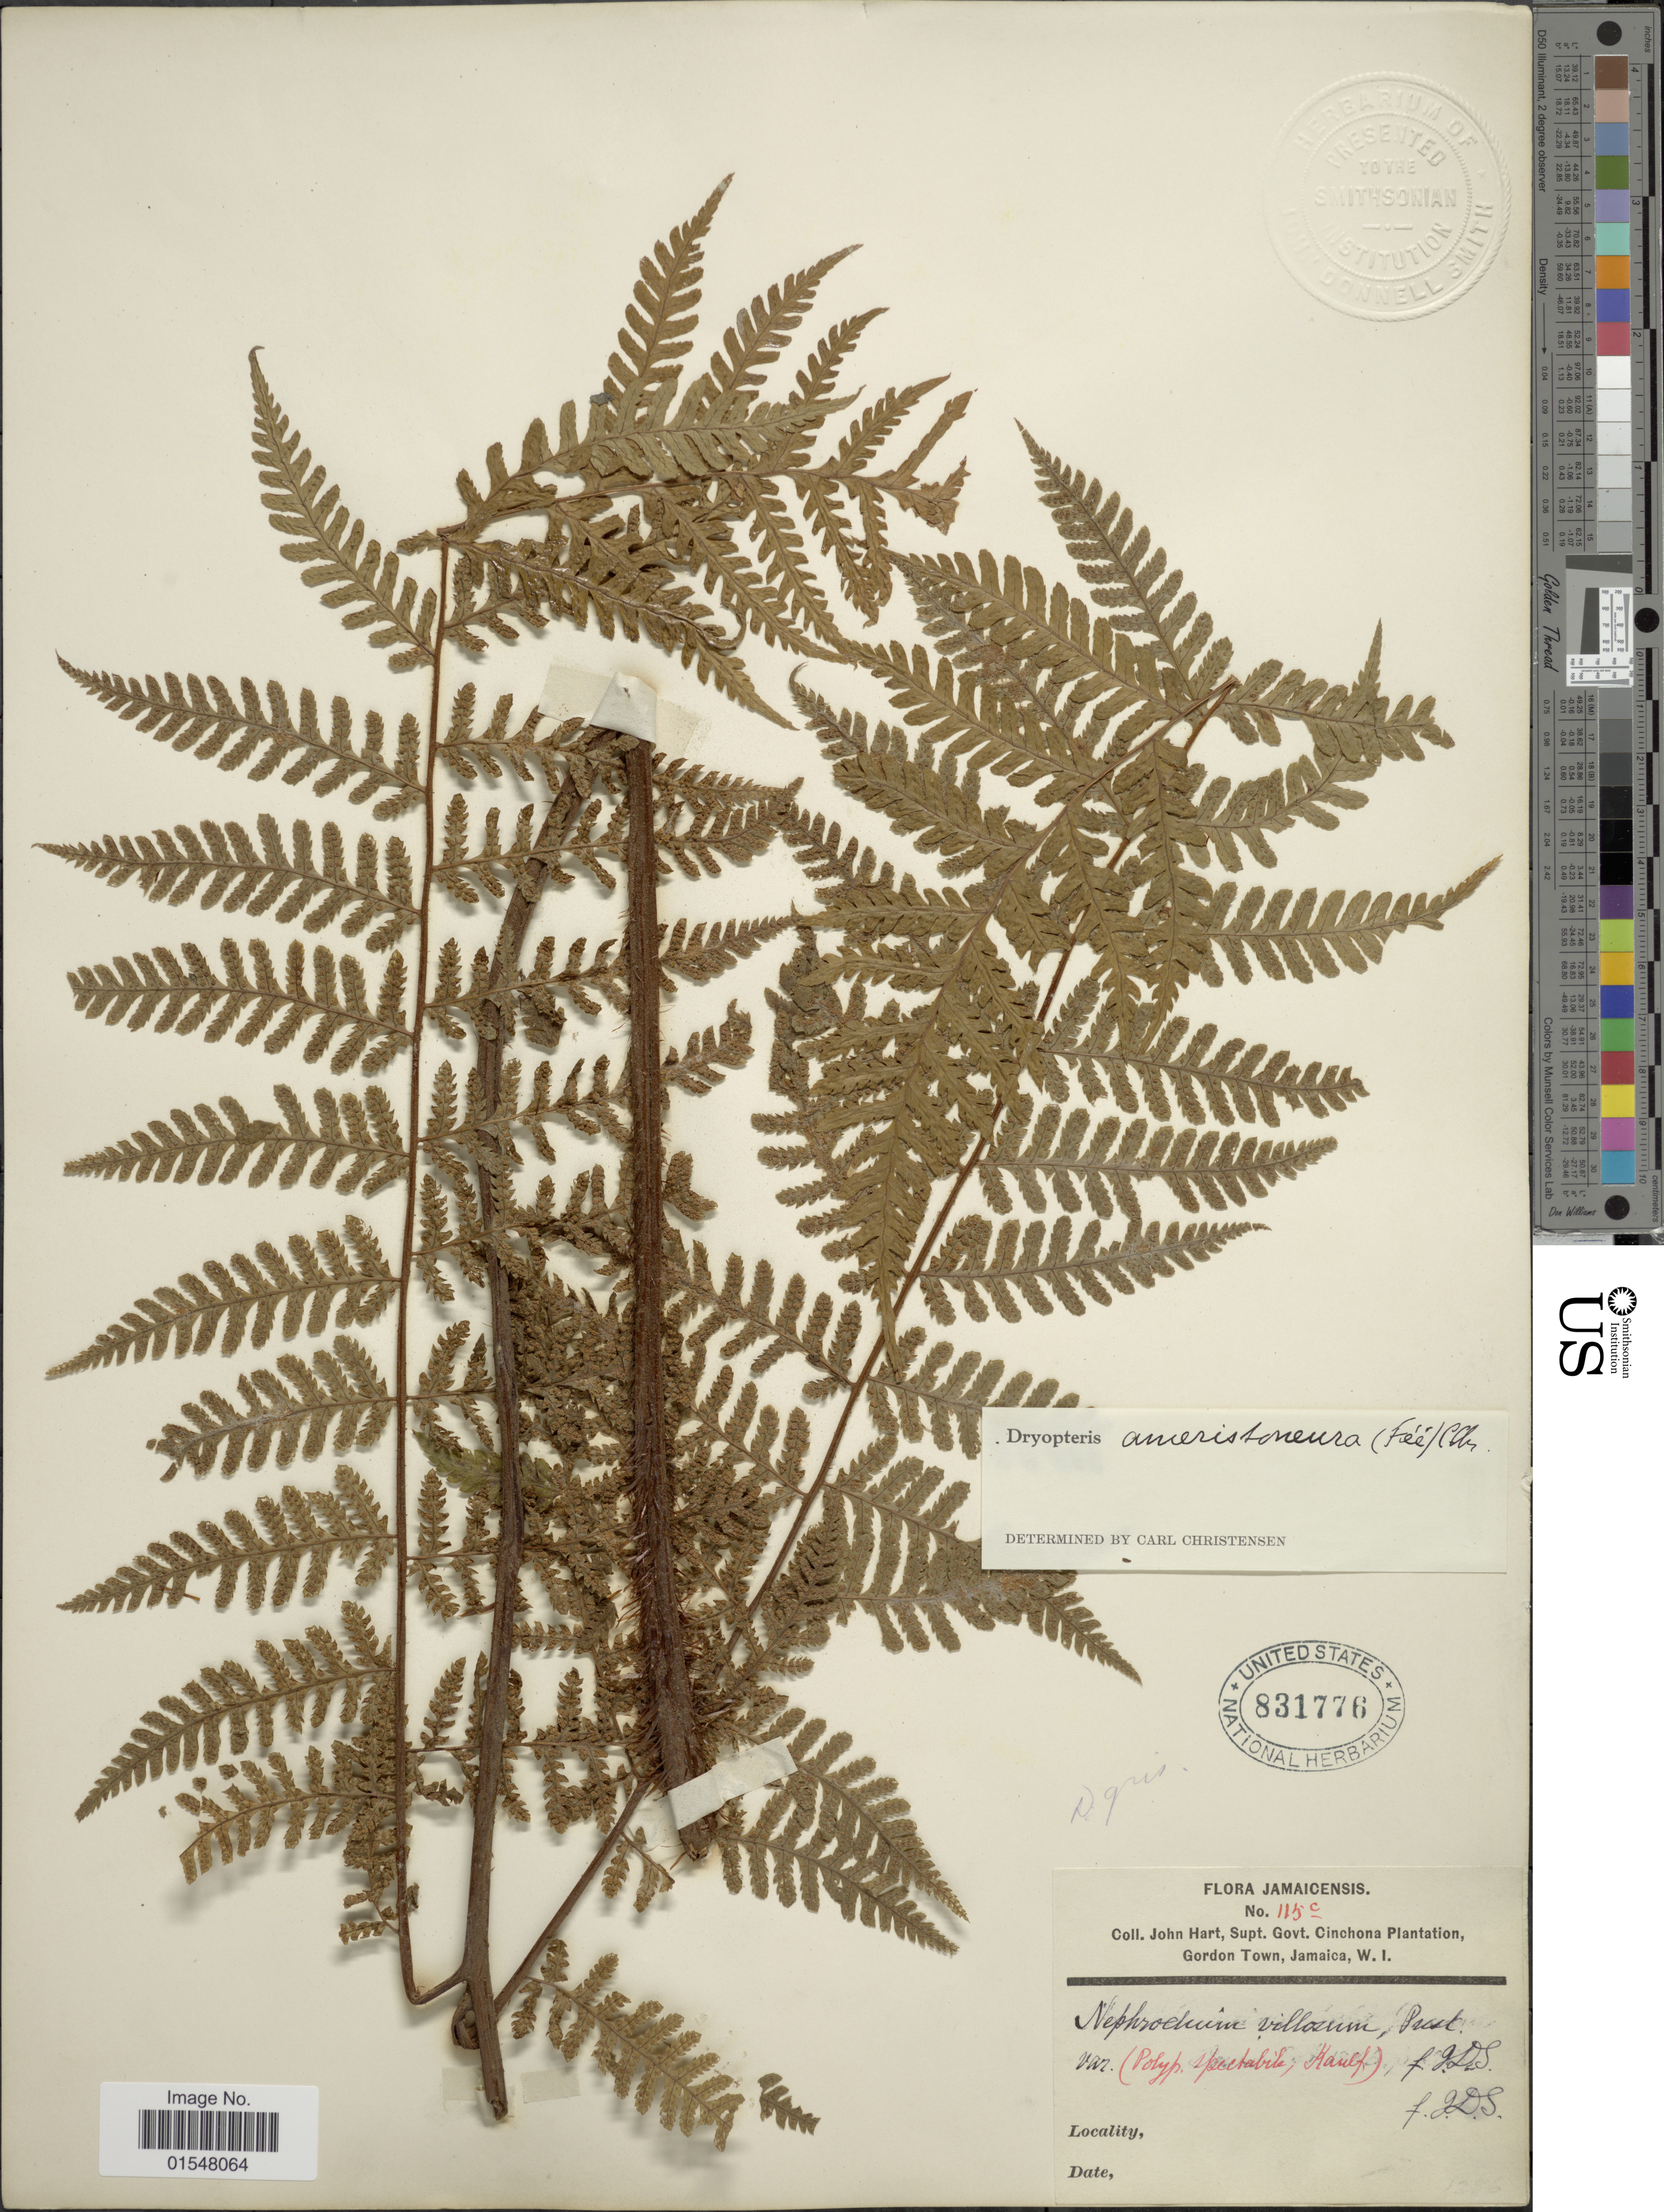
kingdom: Plantae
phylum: Tracheophyta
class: Polypodiopsida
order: Polypodiales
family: Dryopteridaceae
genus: Ctenitis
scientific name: Ctenitis grisebachii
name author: (Baker) Ching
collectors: J. H. Hart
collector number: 115 c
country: Jamaica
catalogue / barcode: US 831776